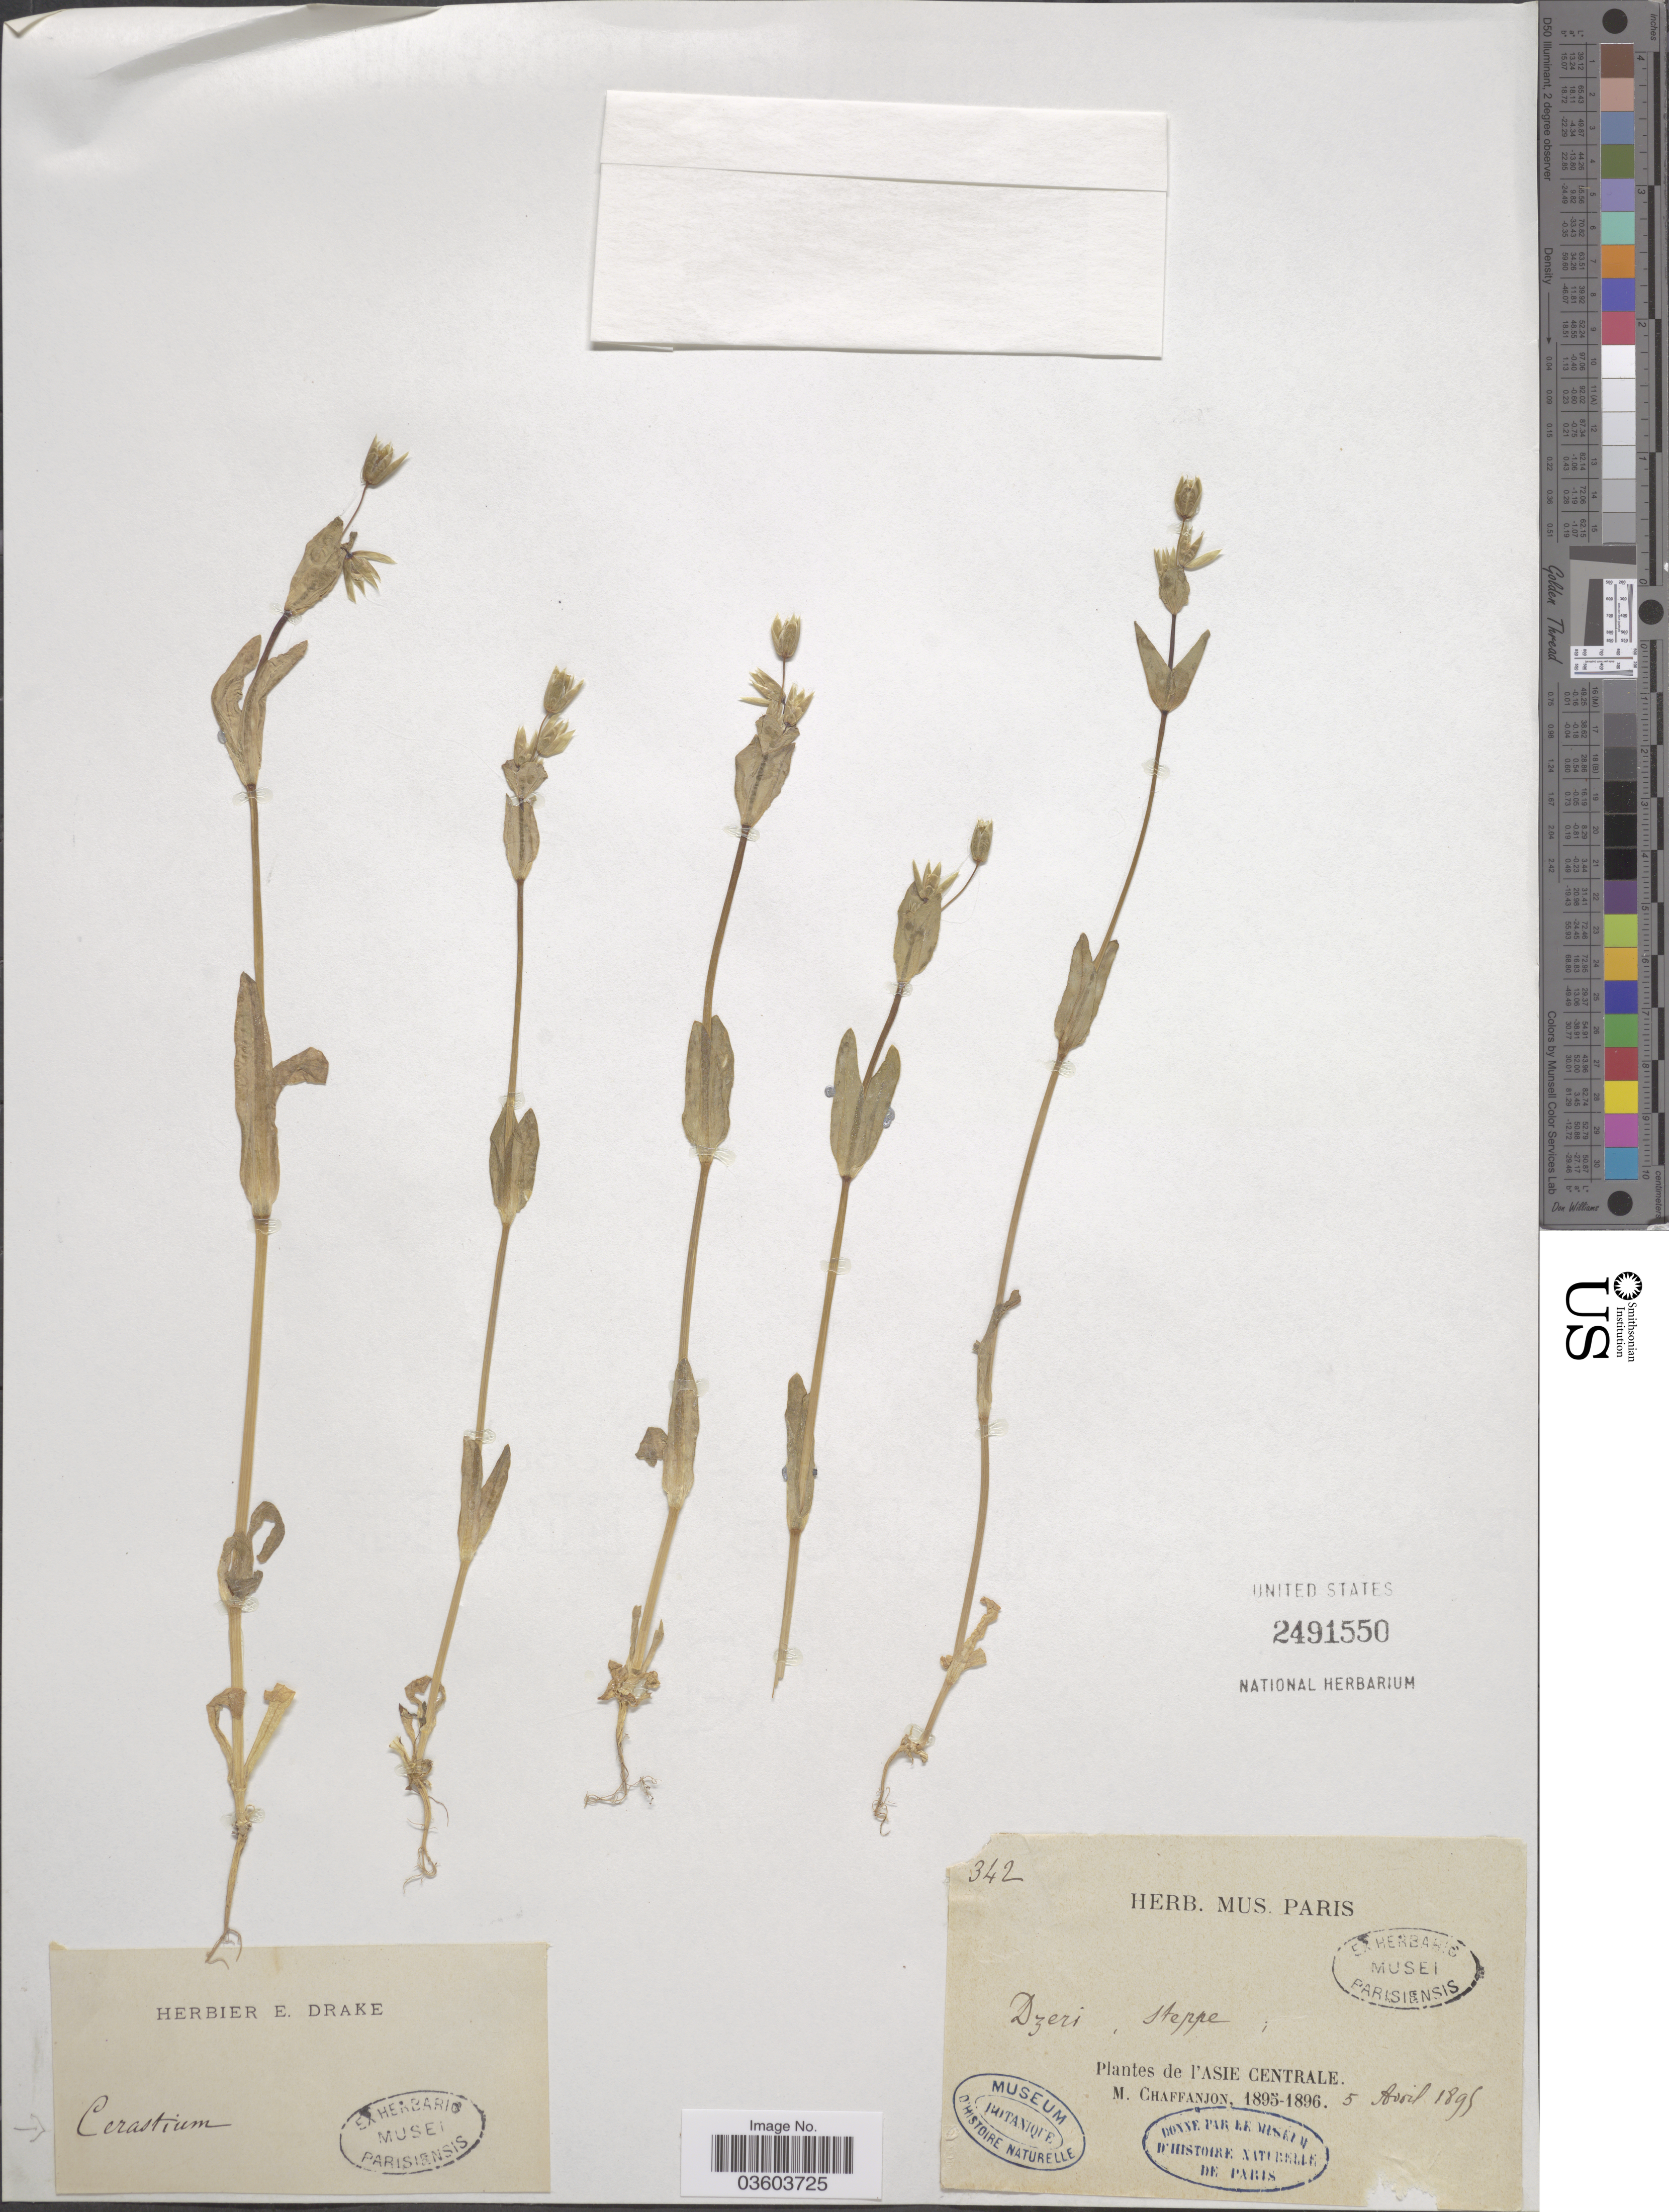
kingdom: Plantae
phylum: Tracheophyta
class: Magnoliopsida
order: Caryophyllales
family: Caryophyllaceae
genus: Cerastium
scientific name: Cerastium sp.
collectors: M. Chaffanjon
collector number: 342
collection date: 1895-04-05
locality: L'Asie Centrale.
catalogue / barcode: US 2491550